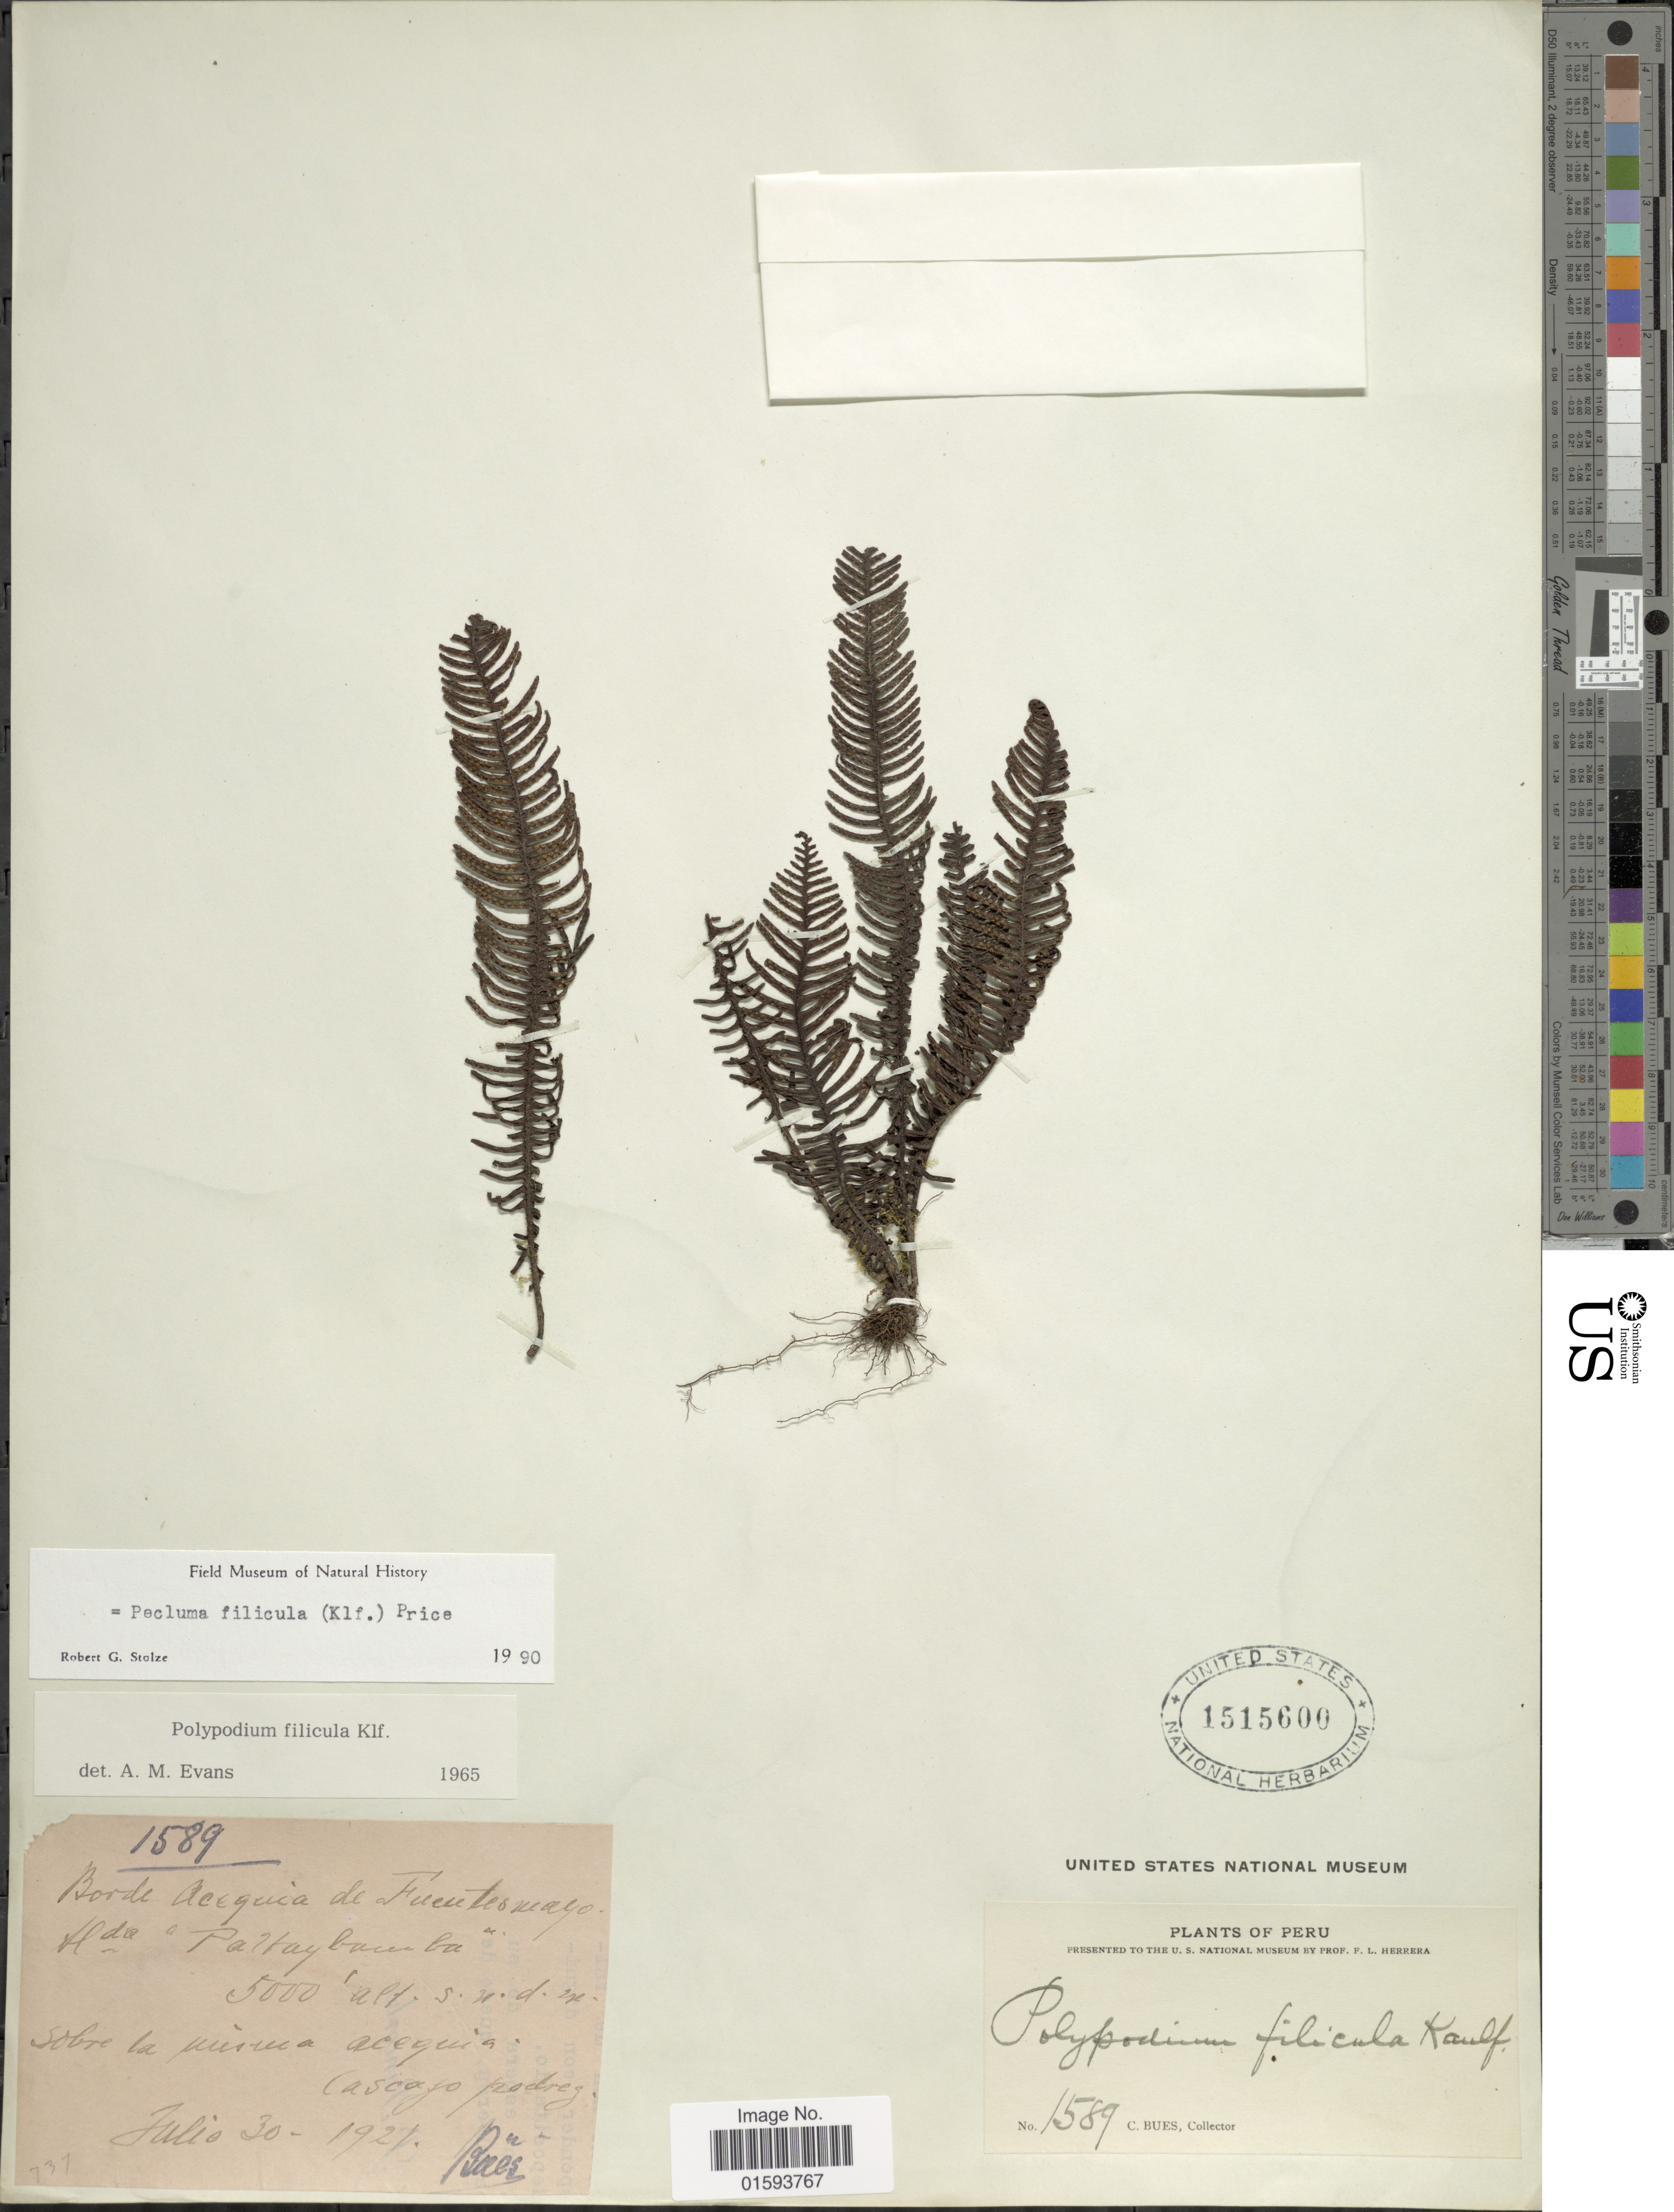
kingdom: Plantae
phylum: Tracheophyta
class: Polypodiopsida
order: Polypodiales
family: Polypodiaceae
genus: Pecluma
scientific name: Pecluma filicula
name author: (Kaulf.) M.G. Price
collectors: C. Bues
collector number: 1589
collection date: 1921-07-30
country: Peru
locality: Borde Acequia de Fuentesmayo Hda. Pataybamba. Cascajo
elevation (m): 1524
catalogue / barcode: US 1515600